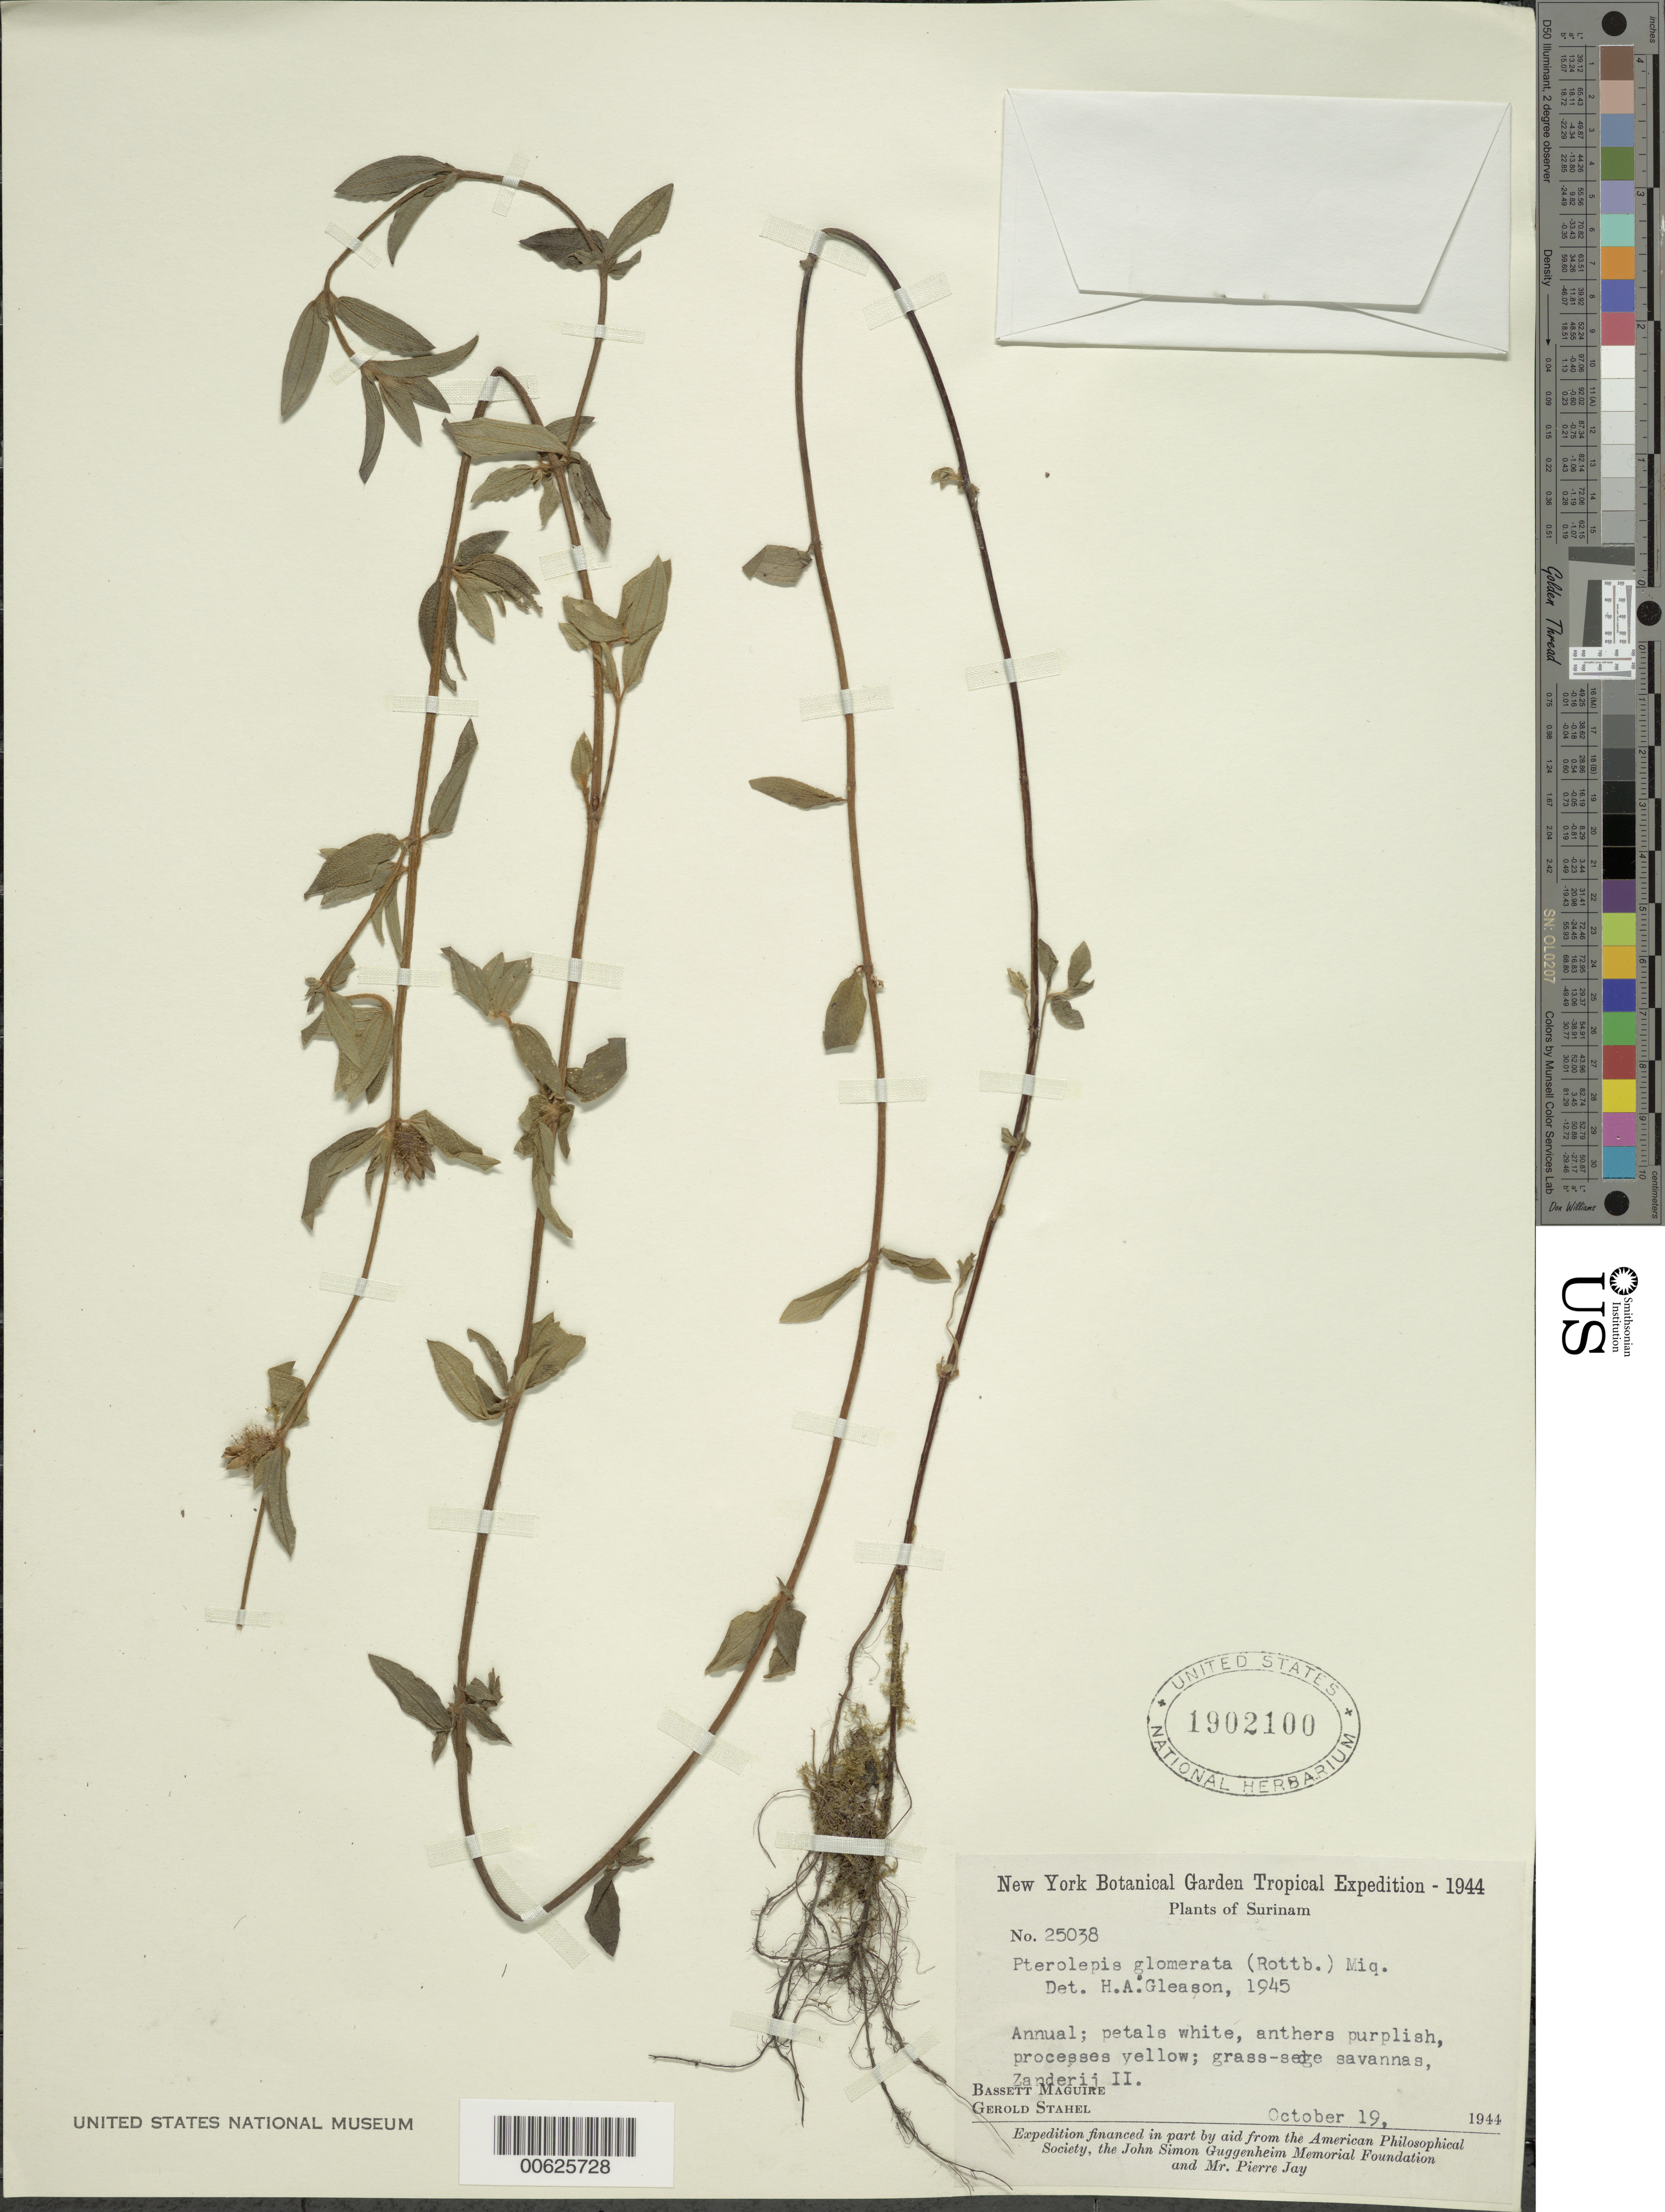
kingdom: Plantae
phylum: Tracheophyta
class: Magnoliopsida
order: Myrtales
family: Melastomataceae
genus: Pterolepis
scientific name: Pterolepis glomerata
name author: (Rottb.) Miq.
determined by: Gleason, H. A.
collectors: B. Maguire & G. Stahel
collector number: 25038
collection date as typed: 19-Oct-44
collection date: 1944-10-19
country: Suriname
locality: Zanderij I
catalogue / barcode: US 1902100